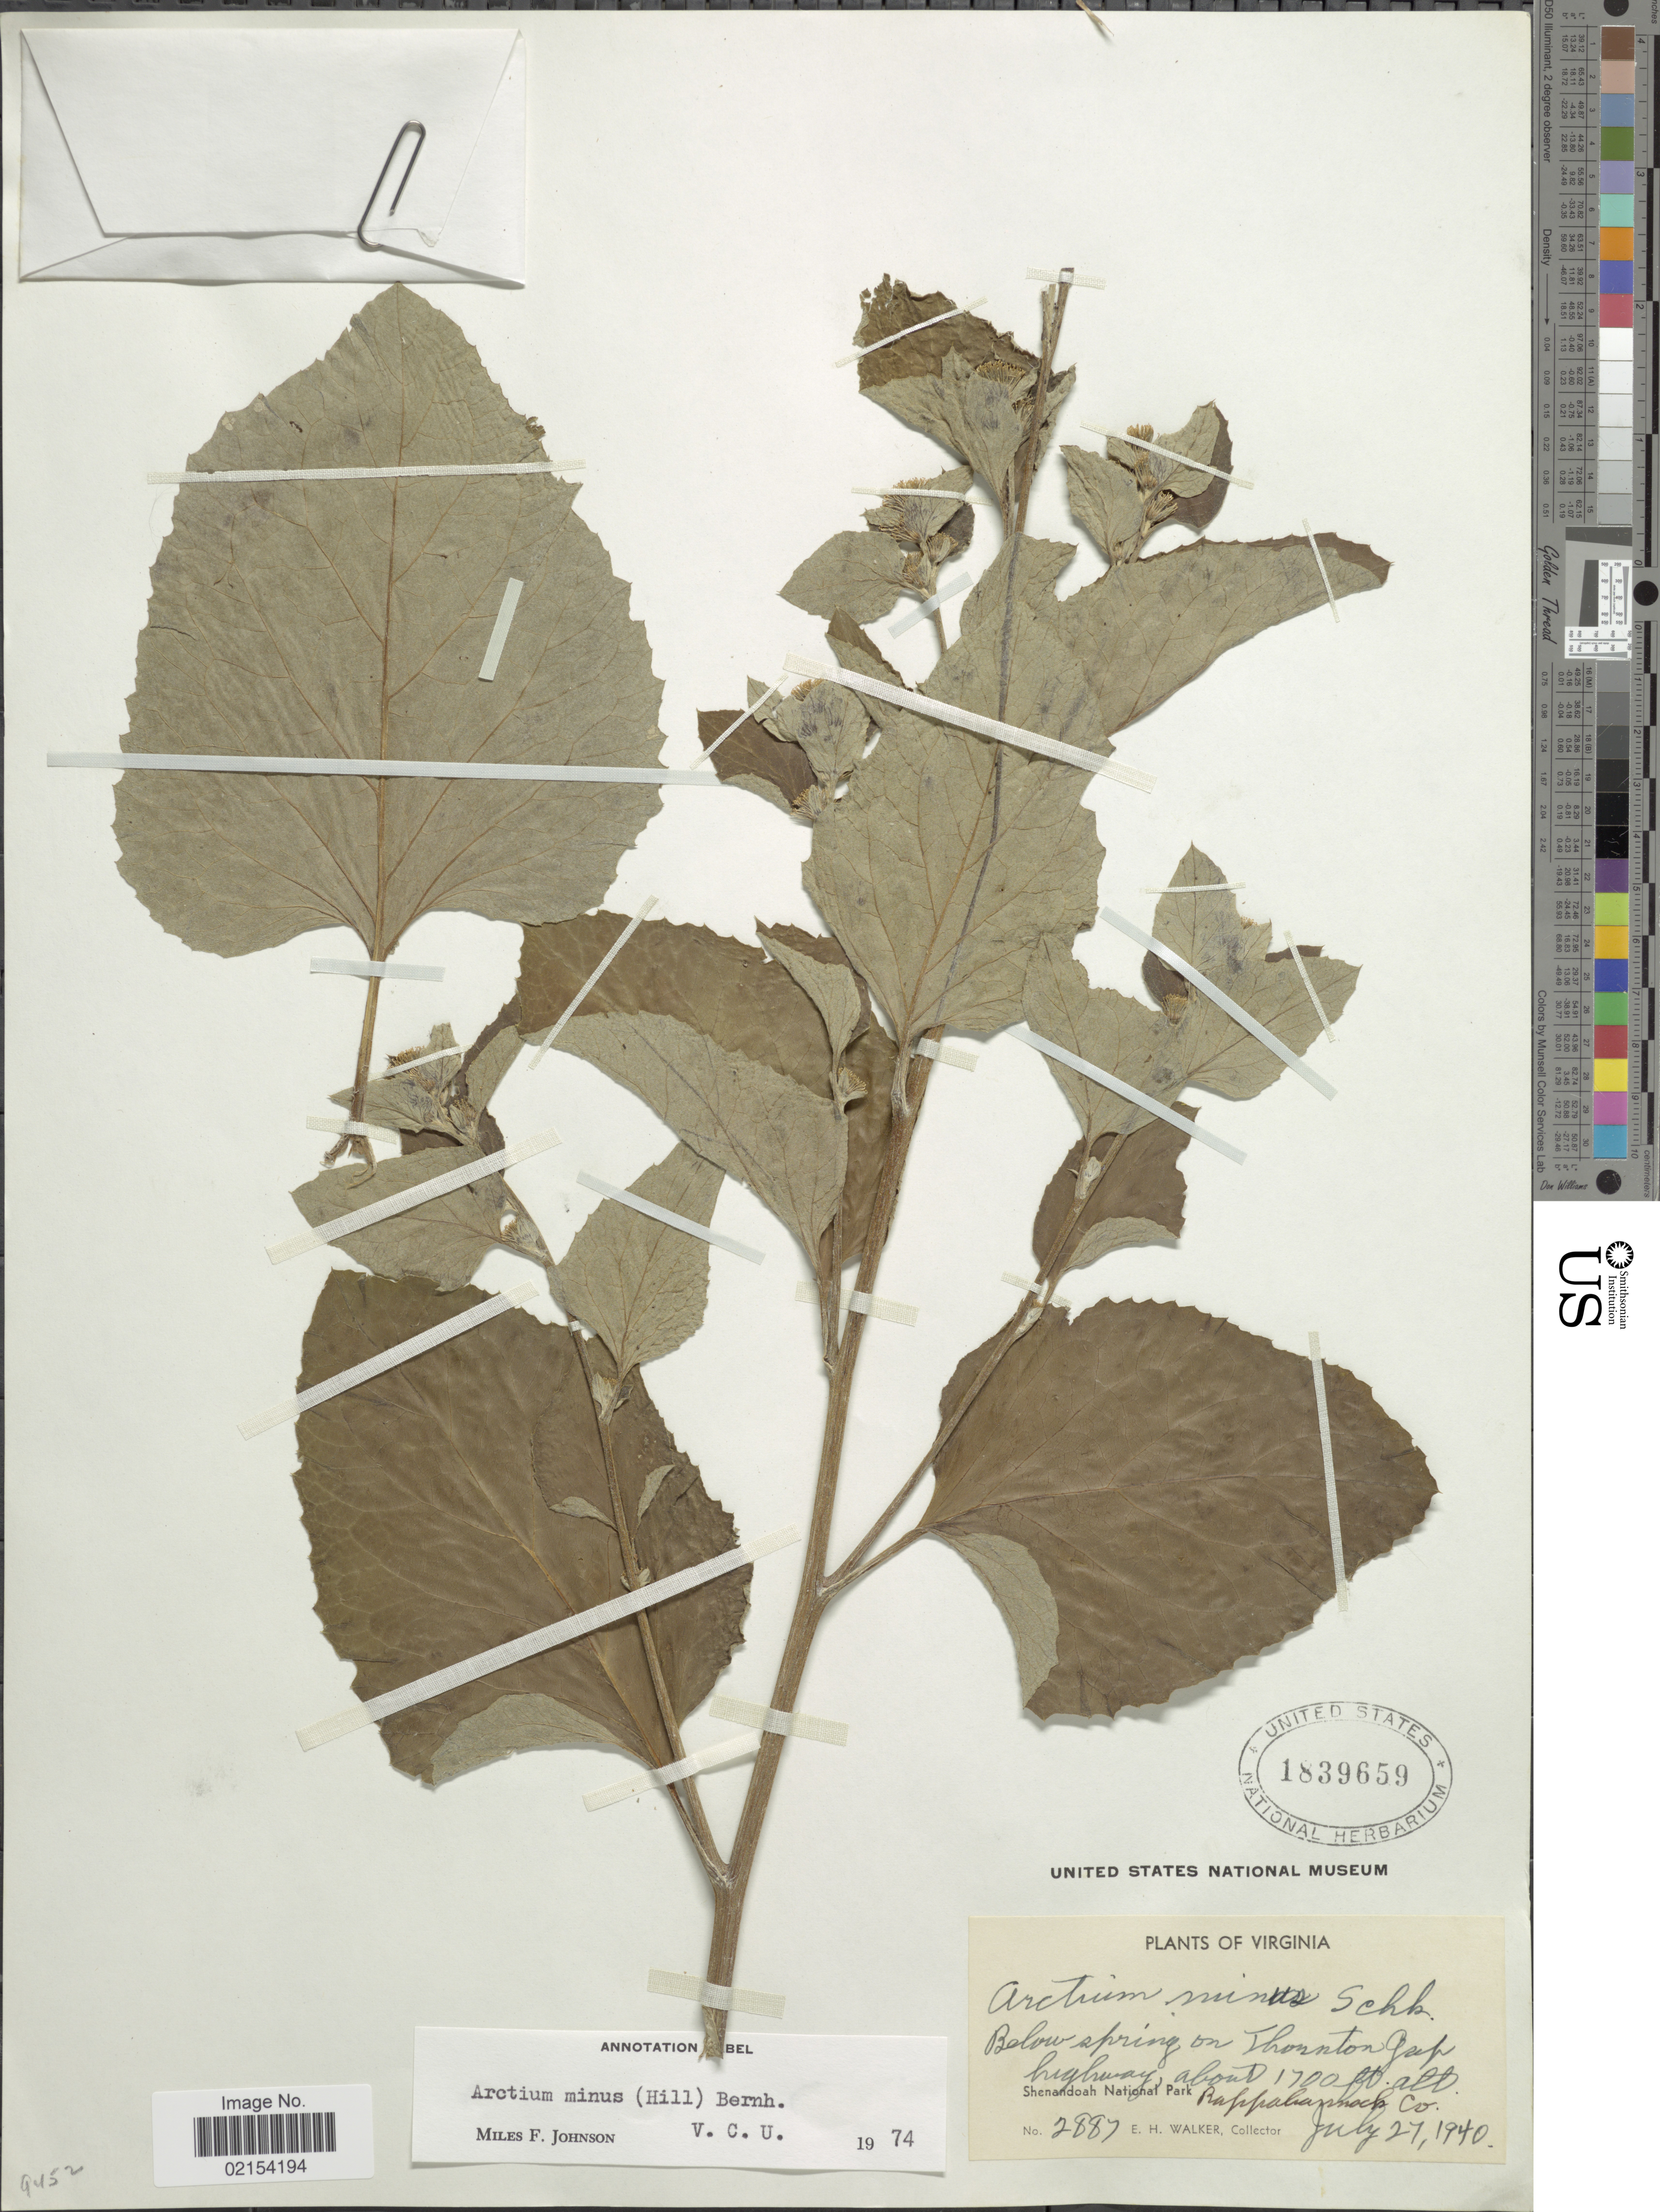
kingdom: Plantae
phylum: Tracheophyta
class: Magnoliopsida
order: Asterales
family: Asteraceae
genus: Arctium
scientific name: Arctium minus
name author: (Hill) Bernh.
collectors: E. H. Walker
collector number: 2887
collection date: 1940-07-27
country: United States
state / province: Virginia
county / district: Rappahannock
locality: Shenandoah National Park, Below spring on Thornton Gap highway.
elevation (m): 518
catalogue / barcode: US 1839659